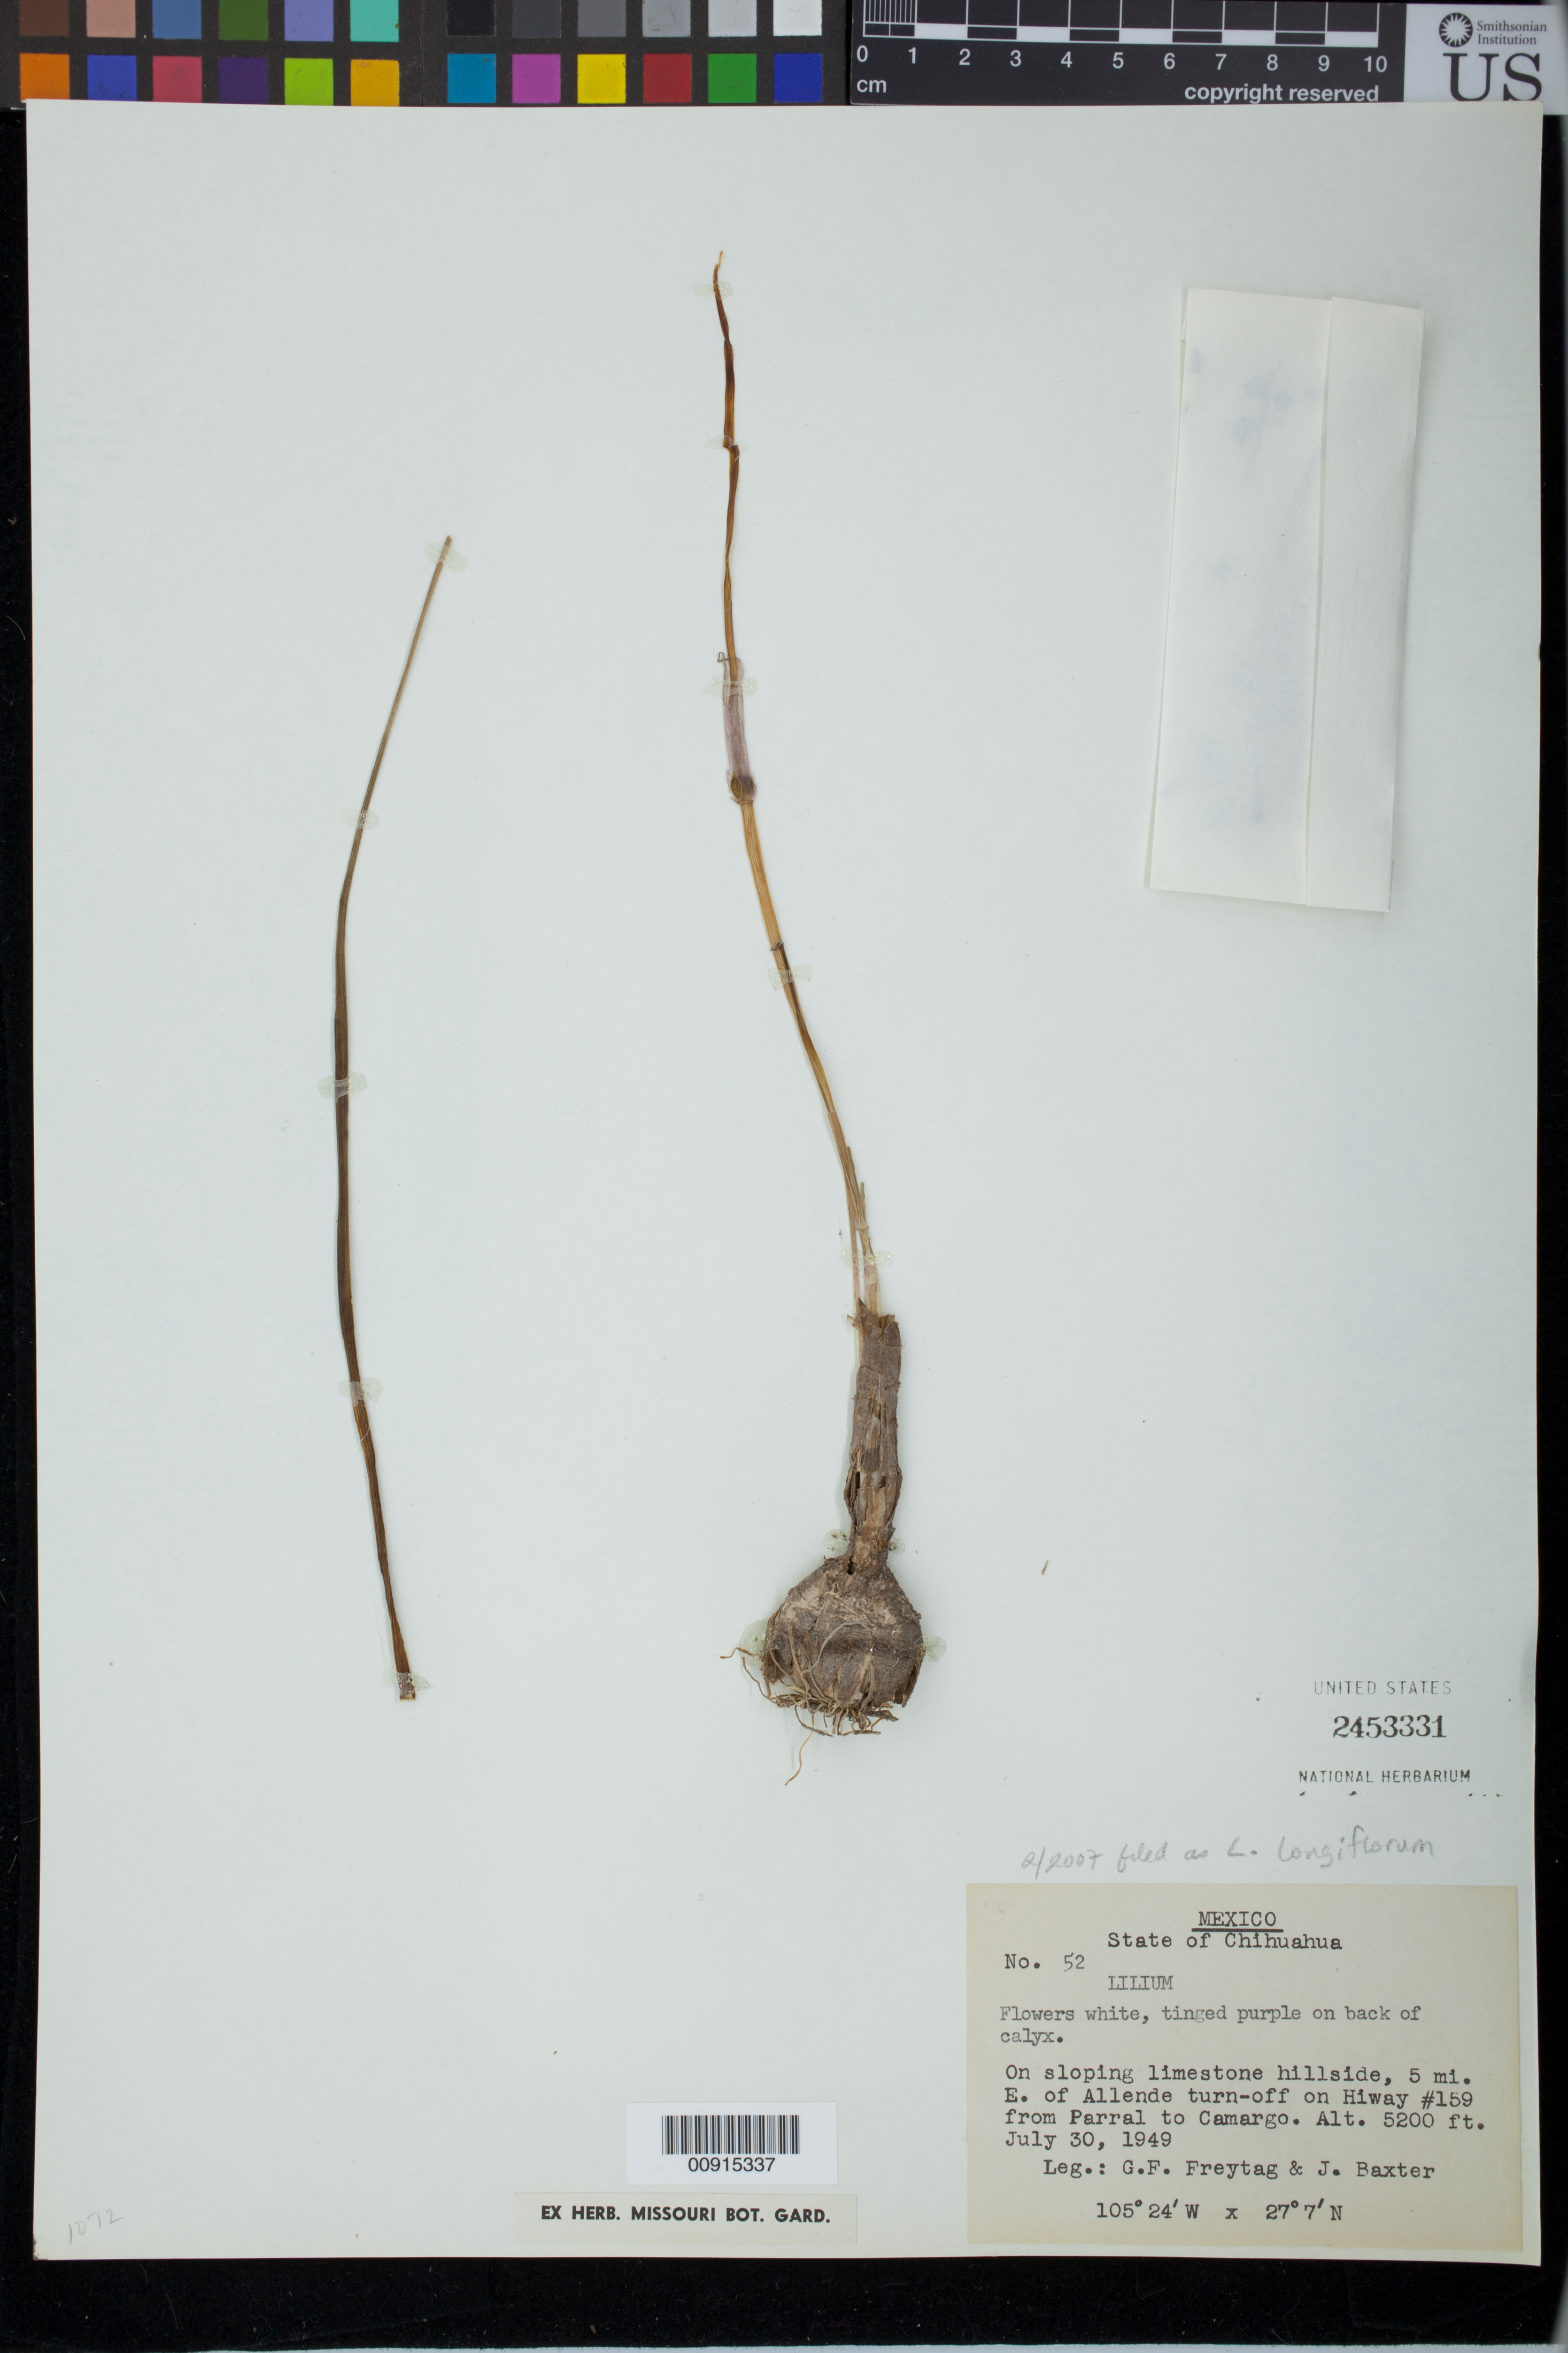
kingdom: Plantae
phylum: Tracheophyta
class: Liliopsida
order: Liliales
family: Liliaceae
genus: Lilium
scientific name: Lilium lancifolium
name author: Thunb.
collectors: G. F. Freytag & J. Baxter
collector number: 52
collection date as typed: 30 Jul 1949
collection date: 1949-07-30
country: Mexico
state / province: Chihuahua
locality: Chihuahua: 5 mi. E of Allende turn-off on Highway #159 from Parral to Camargo.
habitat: On sloping limestone hillside.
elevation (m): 1585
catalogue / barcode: US 2453331